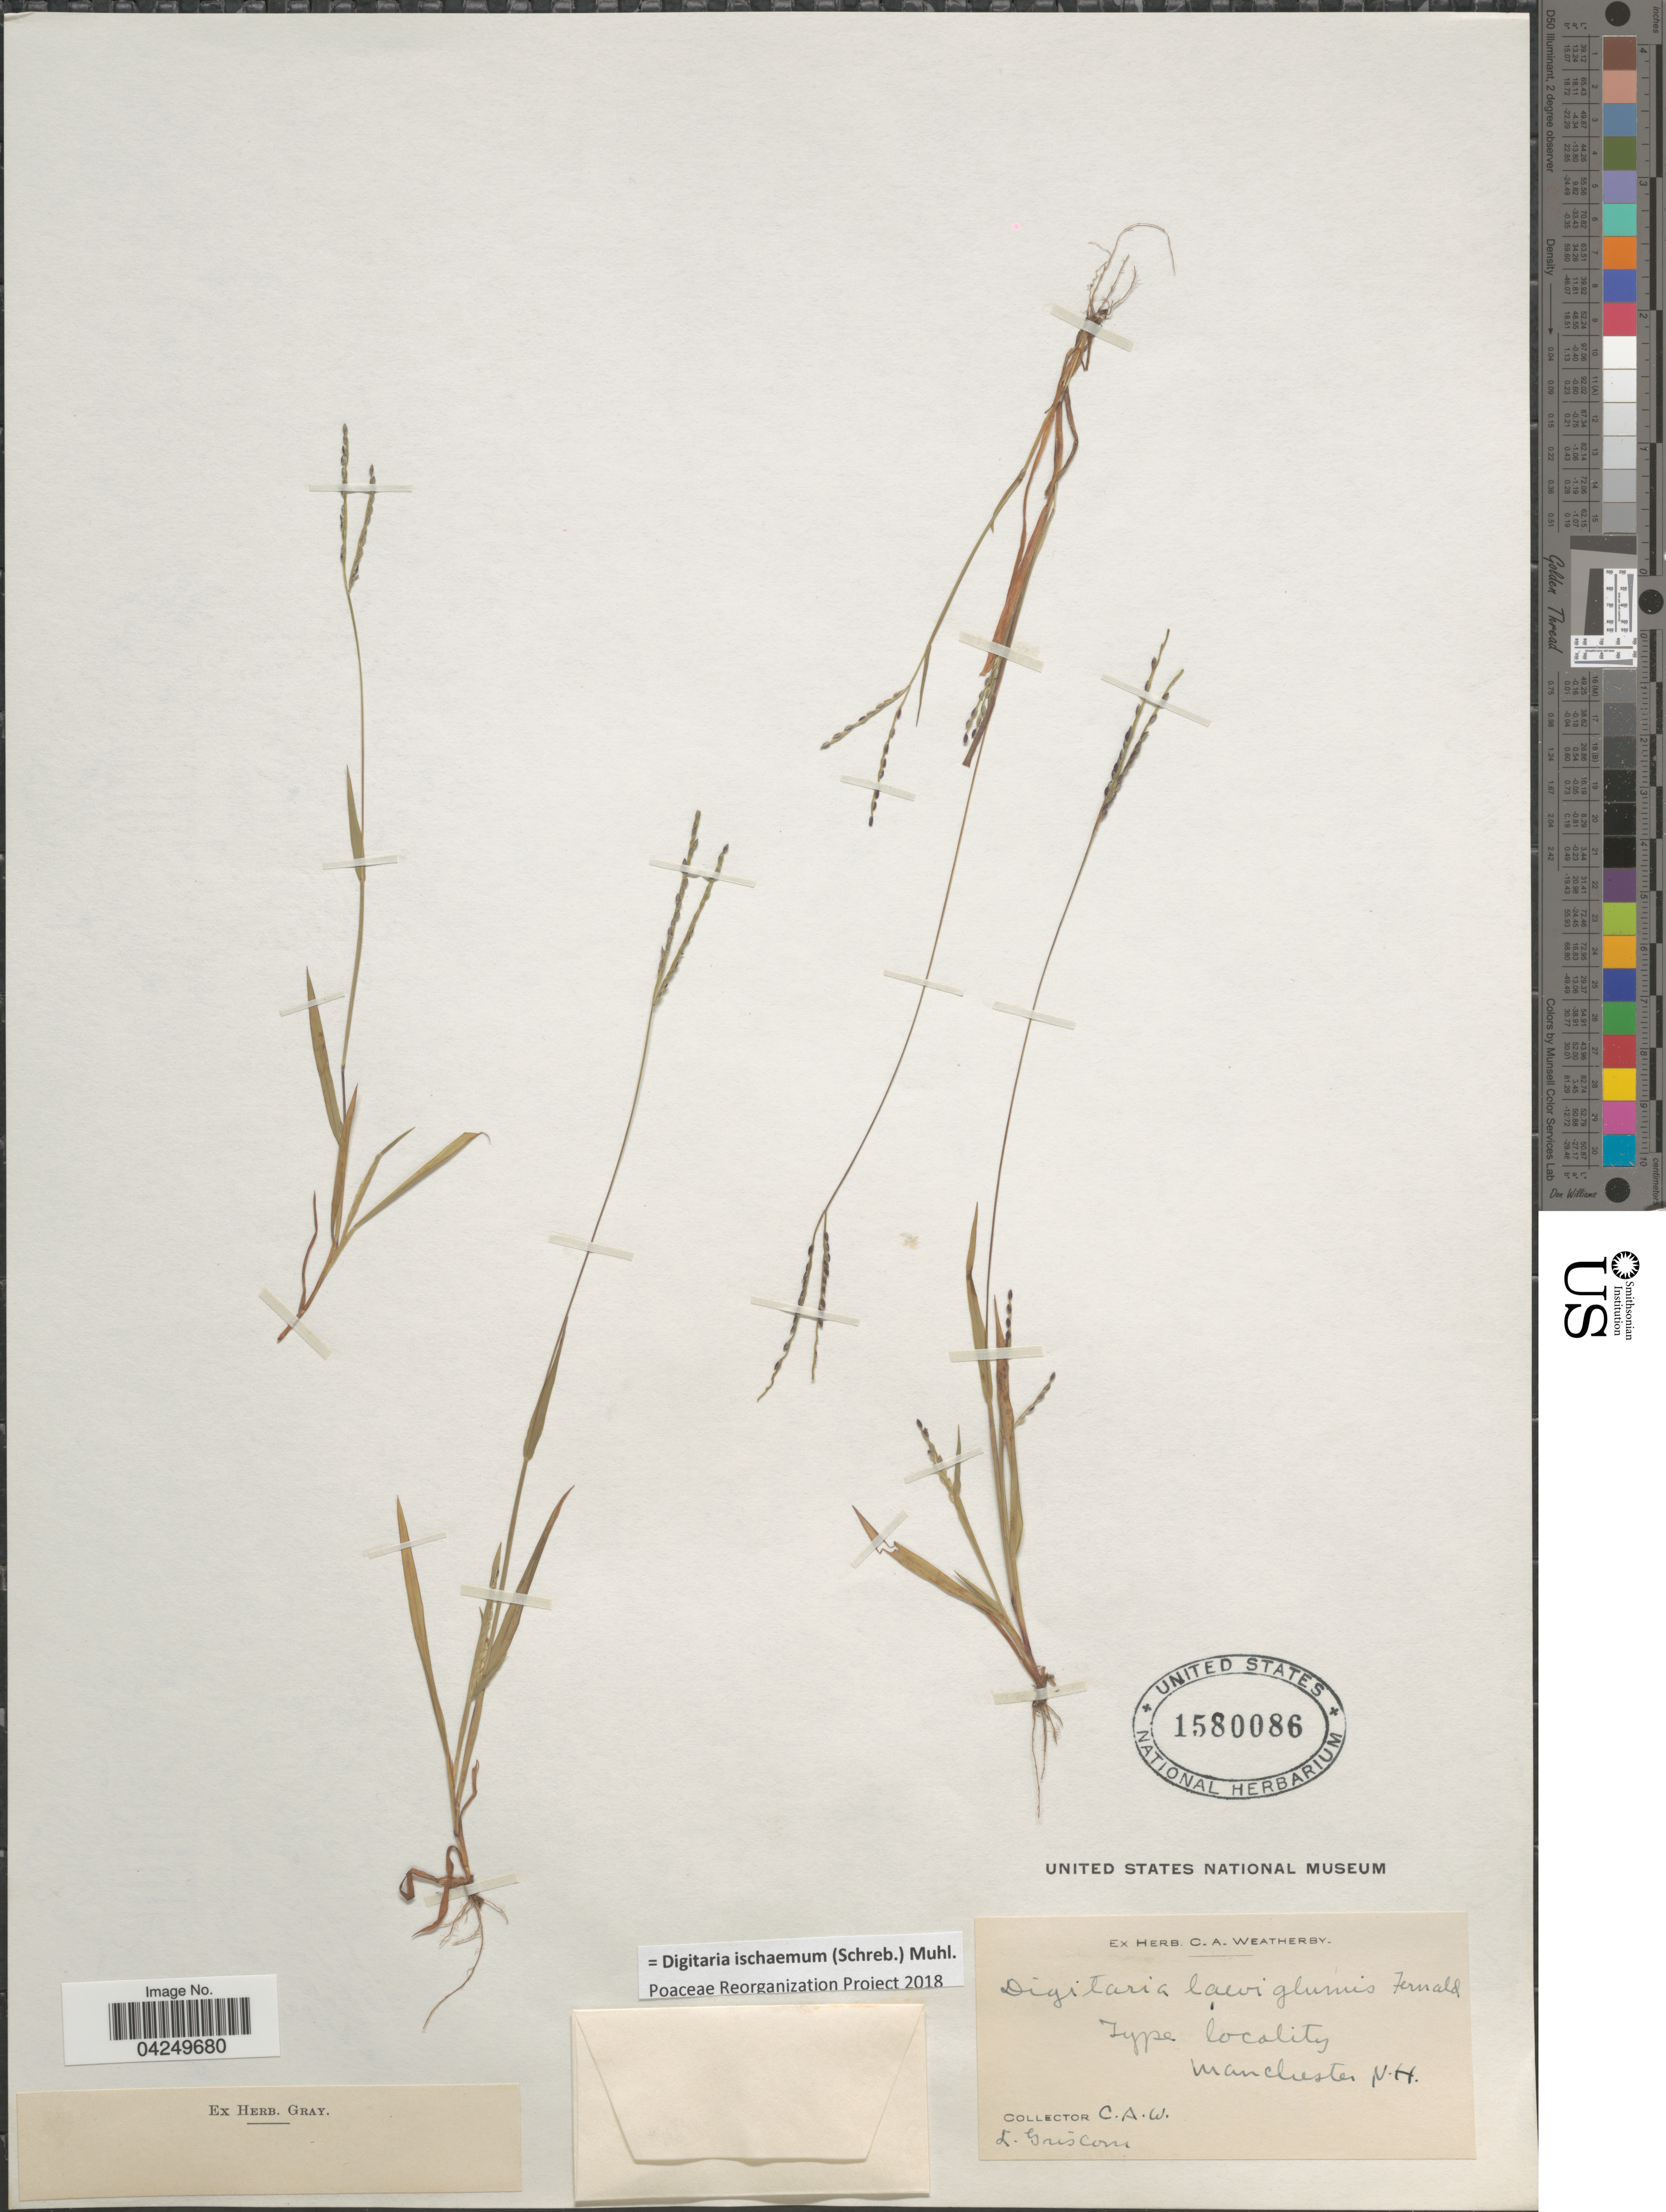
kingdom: Plantae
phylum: Tracheophyta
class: Liliopsida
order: Poales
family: Poaceae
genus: Digitaria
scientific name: Digitaria ischaemum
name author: (Schreber) Schreber ex Muhl.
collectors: C. A. Weatherby & L. Griscom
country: United States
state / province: New Hampshire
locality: Manchester.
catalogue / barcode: US 1580086